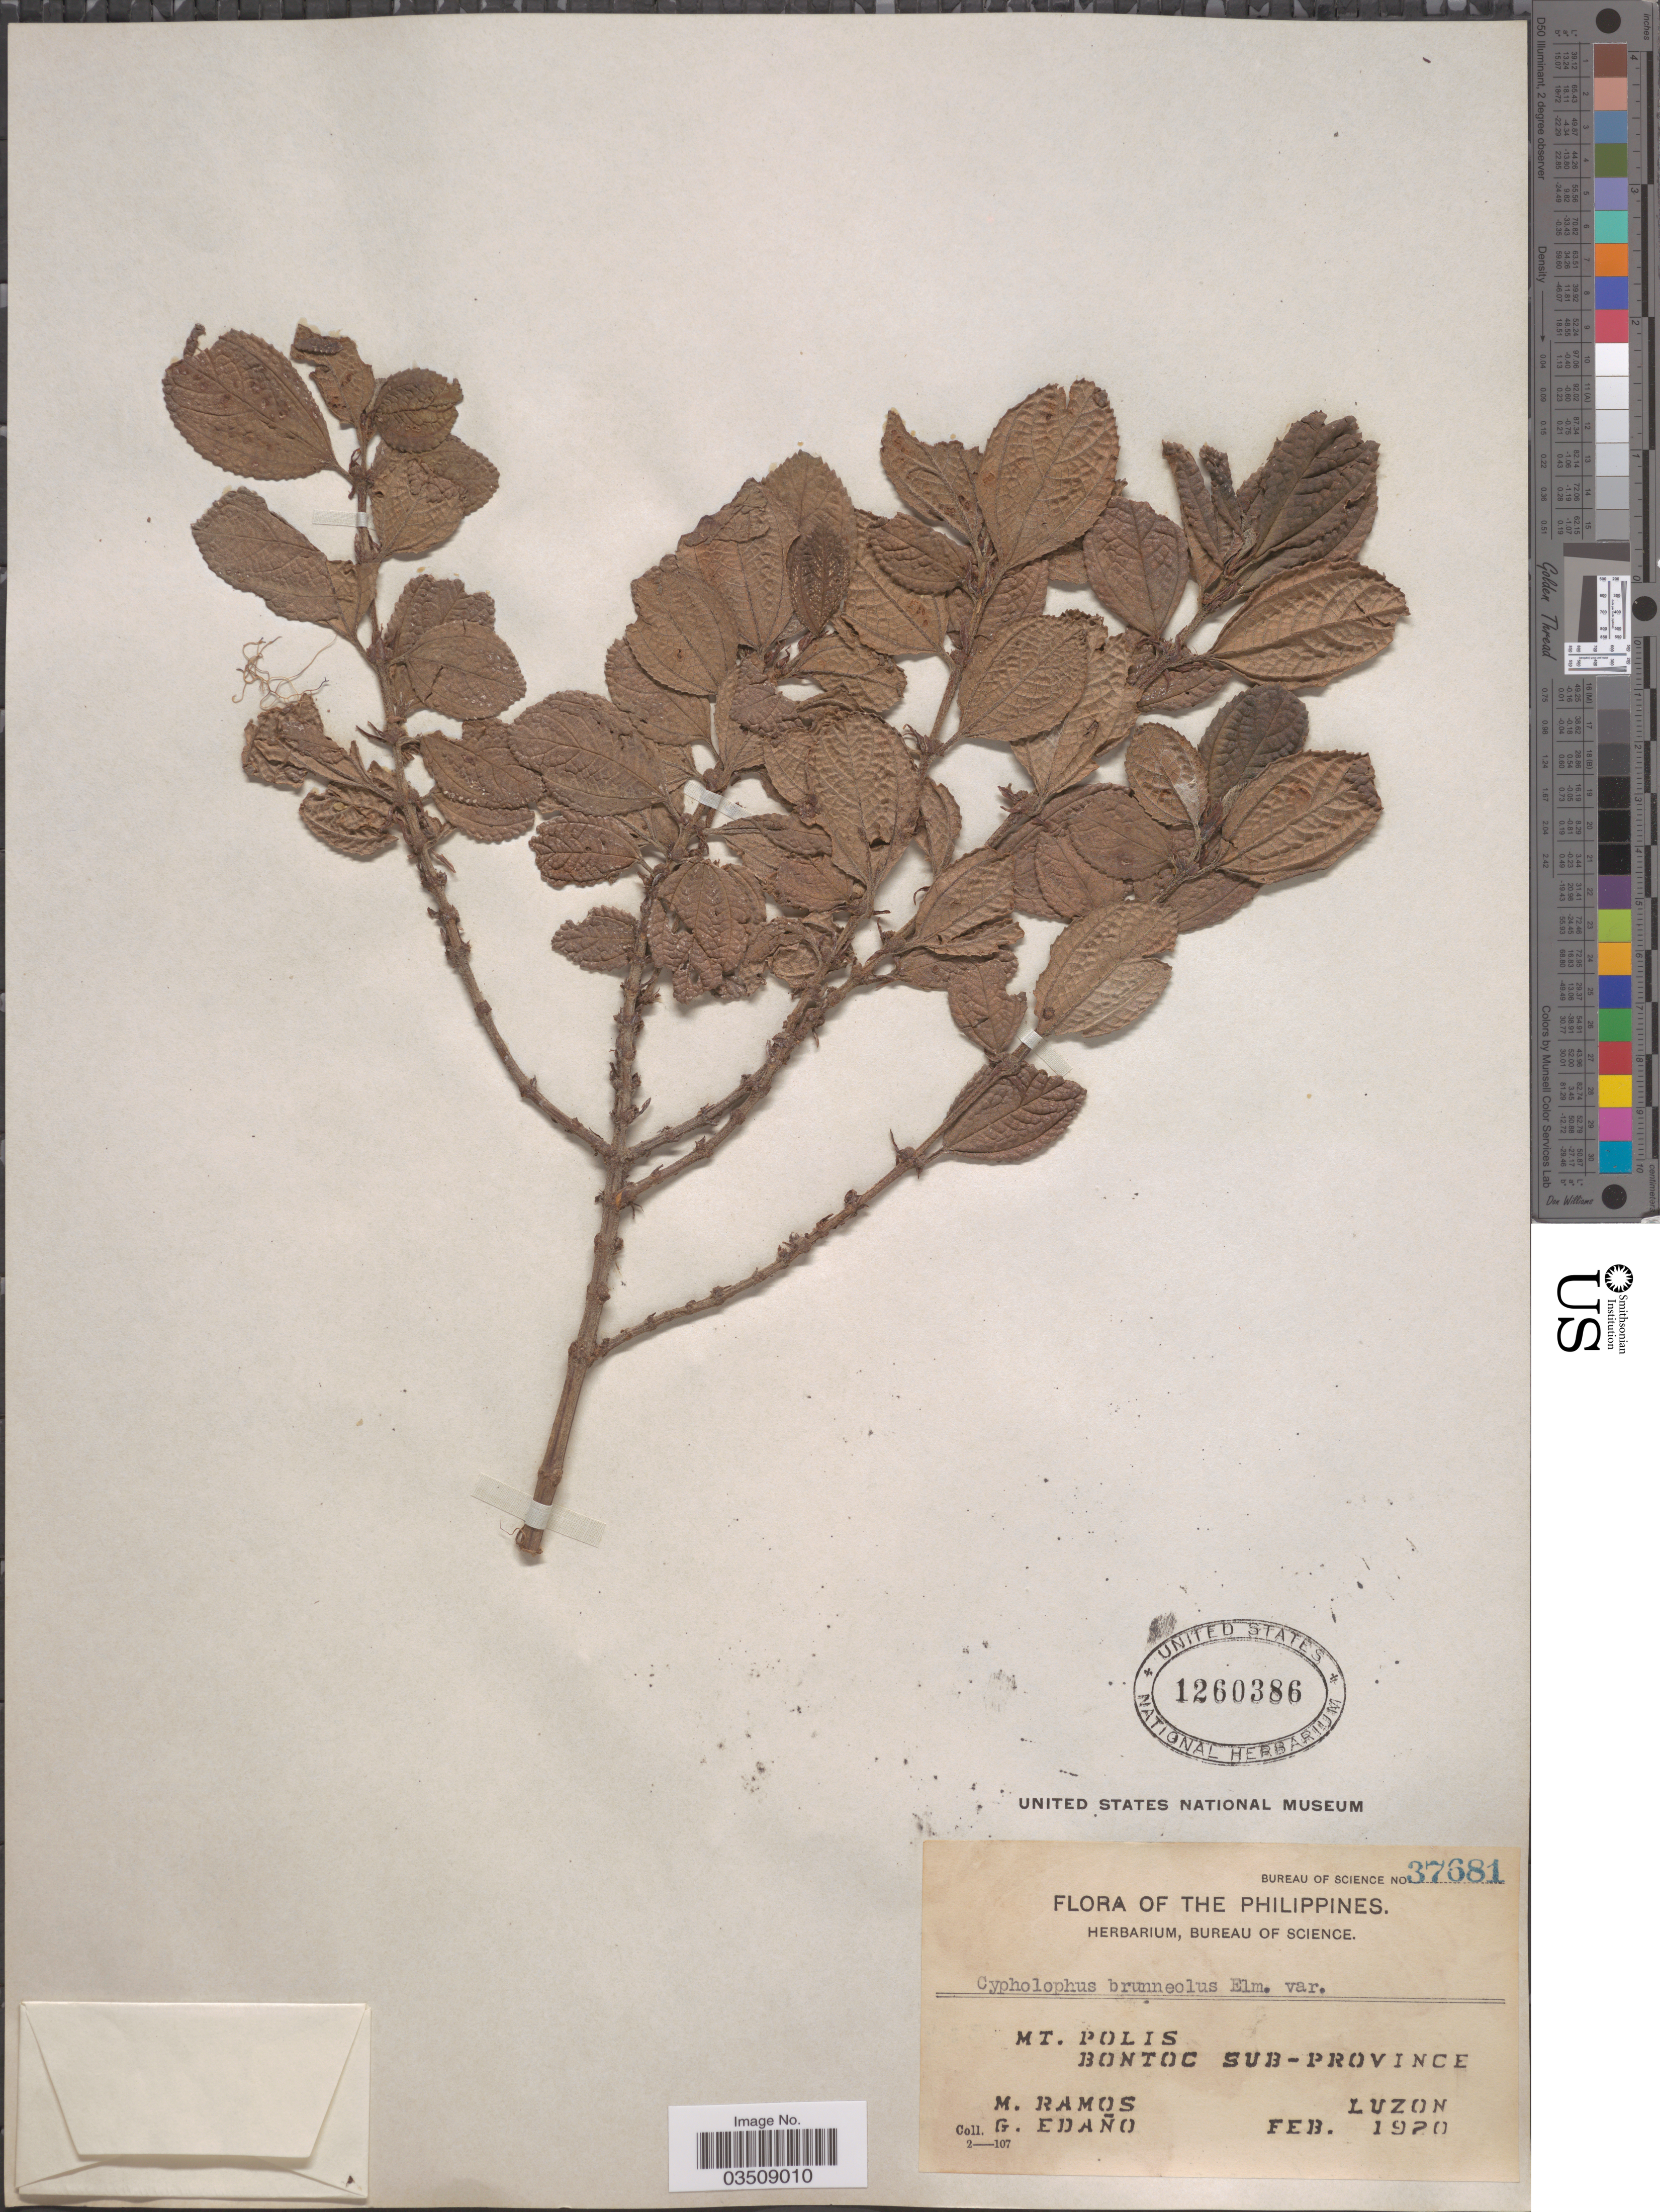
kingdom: Plantae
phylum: Tracheophyta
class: Magnoliopsida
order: Rosales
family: Urticaceae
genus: Cypholophus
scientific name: Cypholophus brunneolus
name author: Elmer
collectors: M. Ramos & G. Edaño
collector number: Bureau of Science 37681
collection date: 1920-02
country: Philippines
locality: Mt. Polis. Bontoc Sub-Province, Luzon.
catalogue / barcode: US 1260386